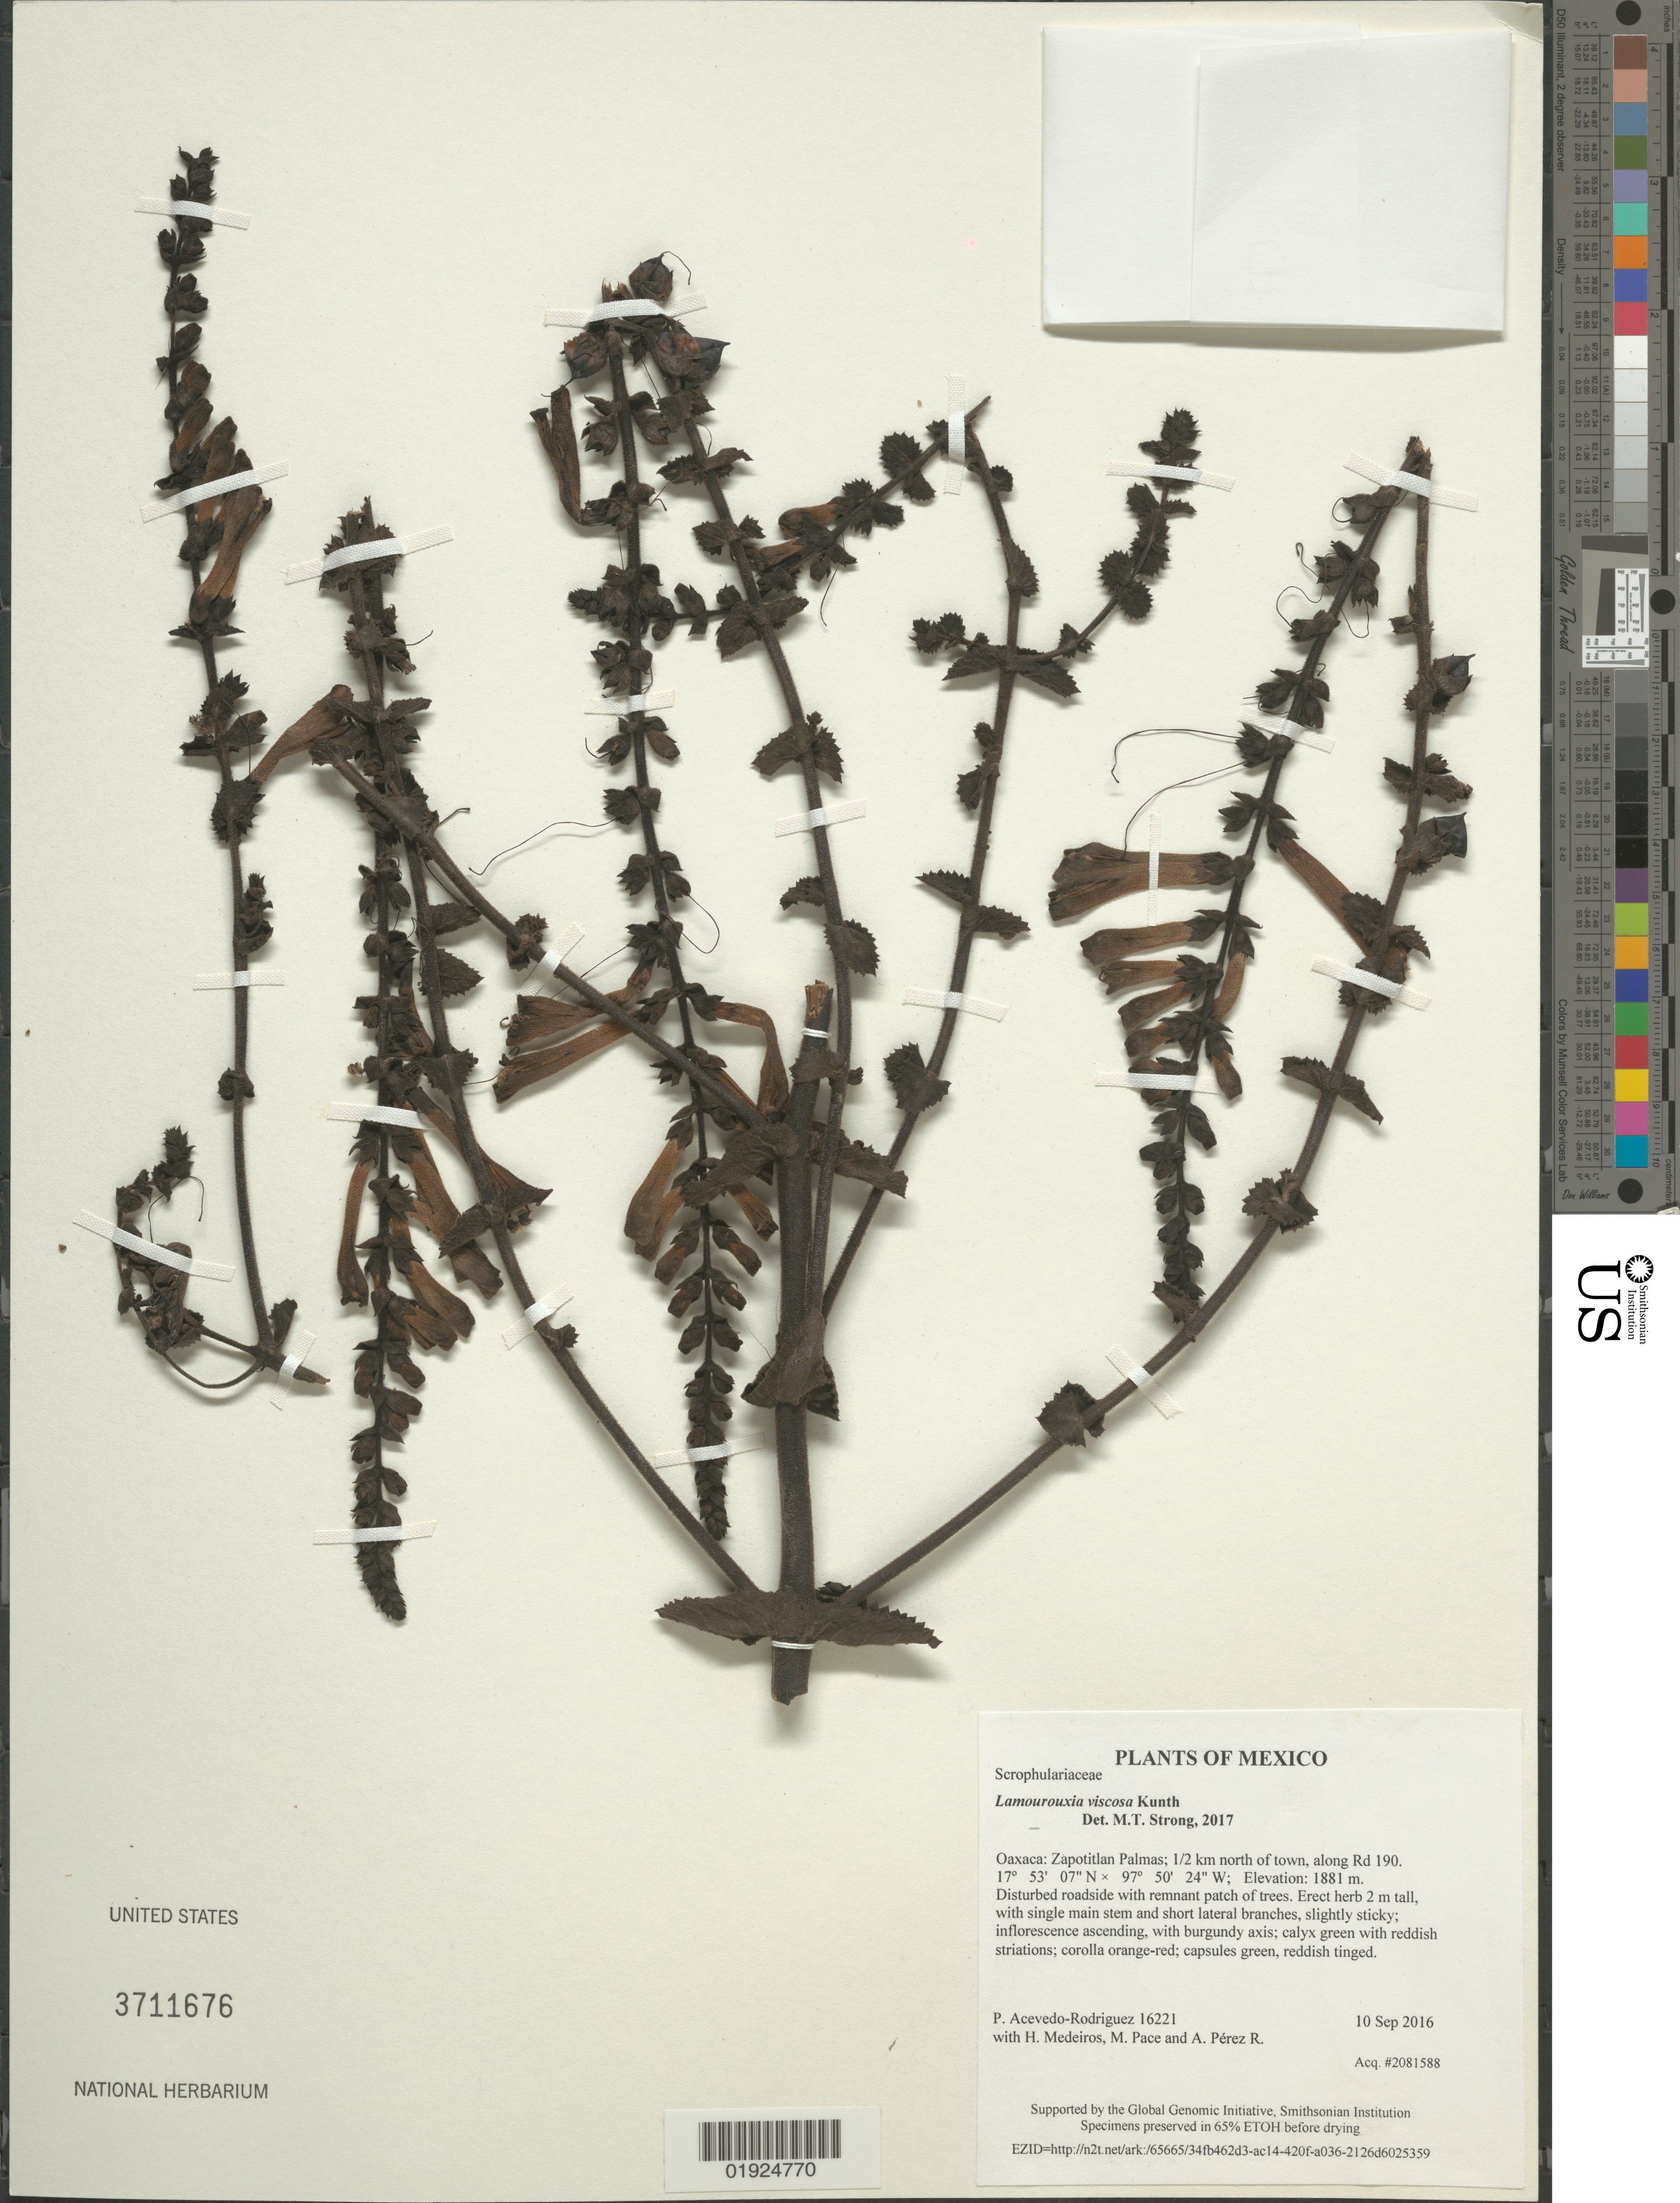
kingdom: Plantae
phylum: Tracheophyta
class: Magnoliopsida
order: Lamiales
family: Orobanchaceae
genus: Lamourouxia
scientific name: Lamourouxia viscosa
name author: Kunth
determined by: Strong, M. T., (US), Smithsonian Institution - National Museum of Natural History (UNITED STATES)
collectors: P. Acevedo-Rodr., H. Medeiros, M. R. Pace & A. Pérez R.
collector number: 16221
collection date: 2016-09-10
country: Mexico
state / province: Oaxaca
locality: Zapotitlan Palmas; 1/2 km north of town, along Rd 190.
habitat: Disturbed roadside with remnant patch of trees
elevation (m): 1881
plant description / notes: US, NY, MO, K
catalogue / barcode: US 3711676